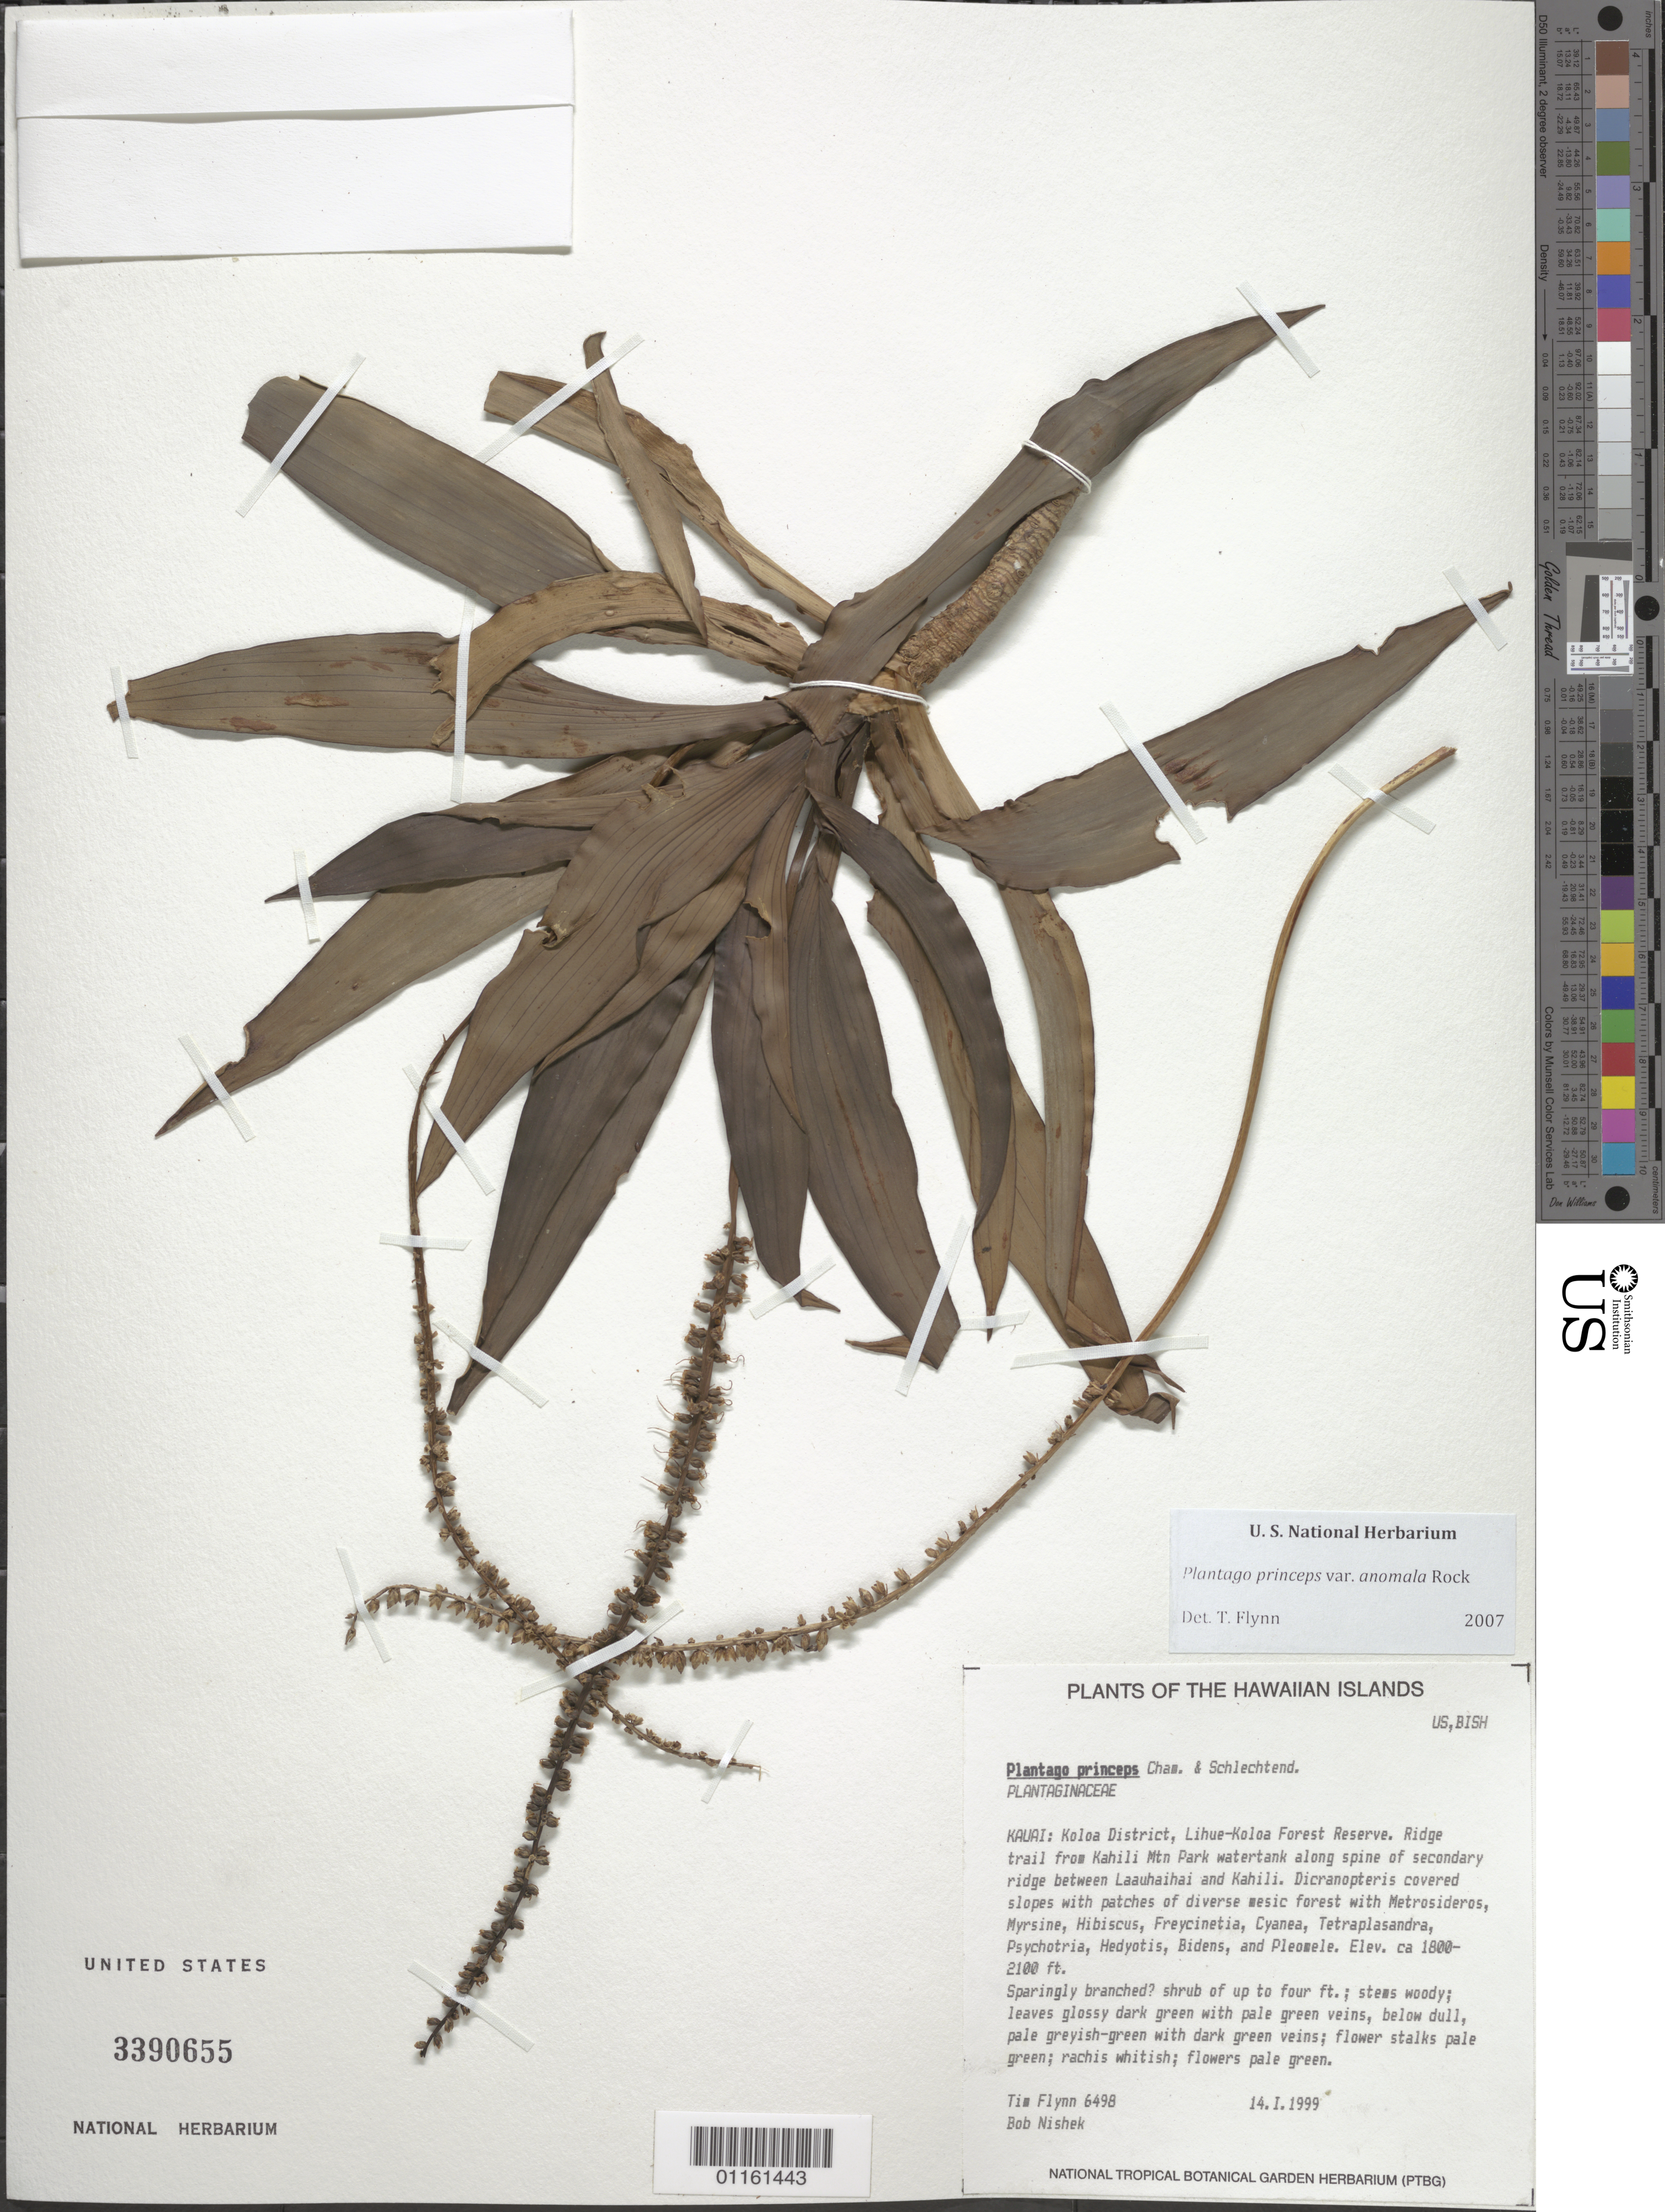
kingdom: Plantae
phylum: Tracheophyta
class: Magnoliopsida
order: Lamiales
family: Plantaginaceae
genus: Plantago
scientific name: Plantago princeps var. anomala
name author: Rock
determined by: Flynn, T.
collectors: T. Flynn & B. Nishek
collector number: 6498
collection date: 1999-01-14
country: United States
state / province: Hawaii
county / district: Kauai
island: Kaua'i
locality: Kauai, Koloa District, Lihue- Koloa Forest Reserve. Ridge trail from Kahili Mtn Park watertank along spine of secondary ridge between Laauhaihai and Kahili.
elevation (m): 549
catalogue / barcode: US 3390655